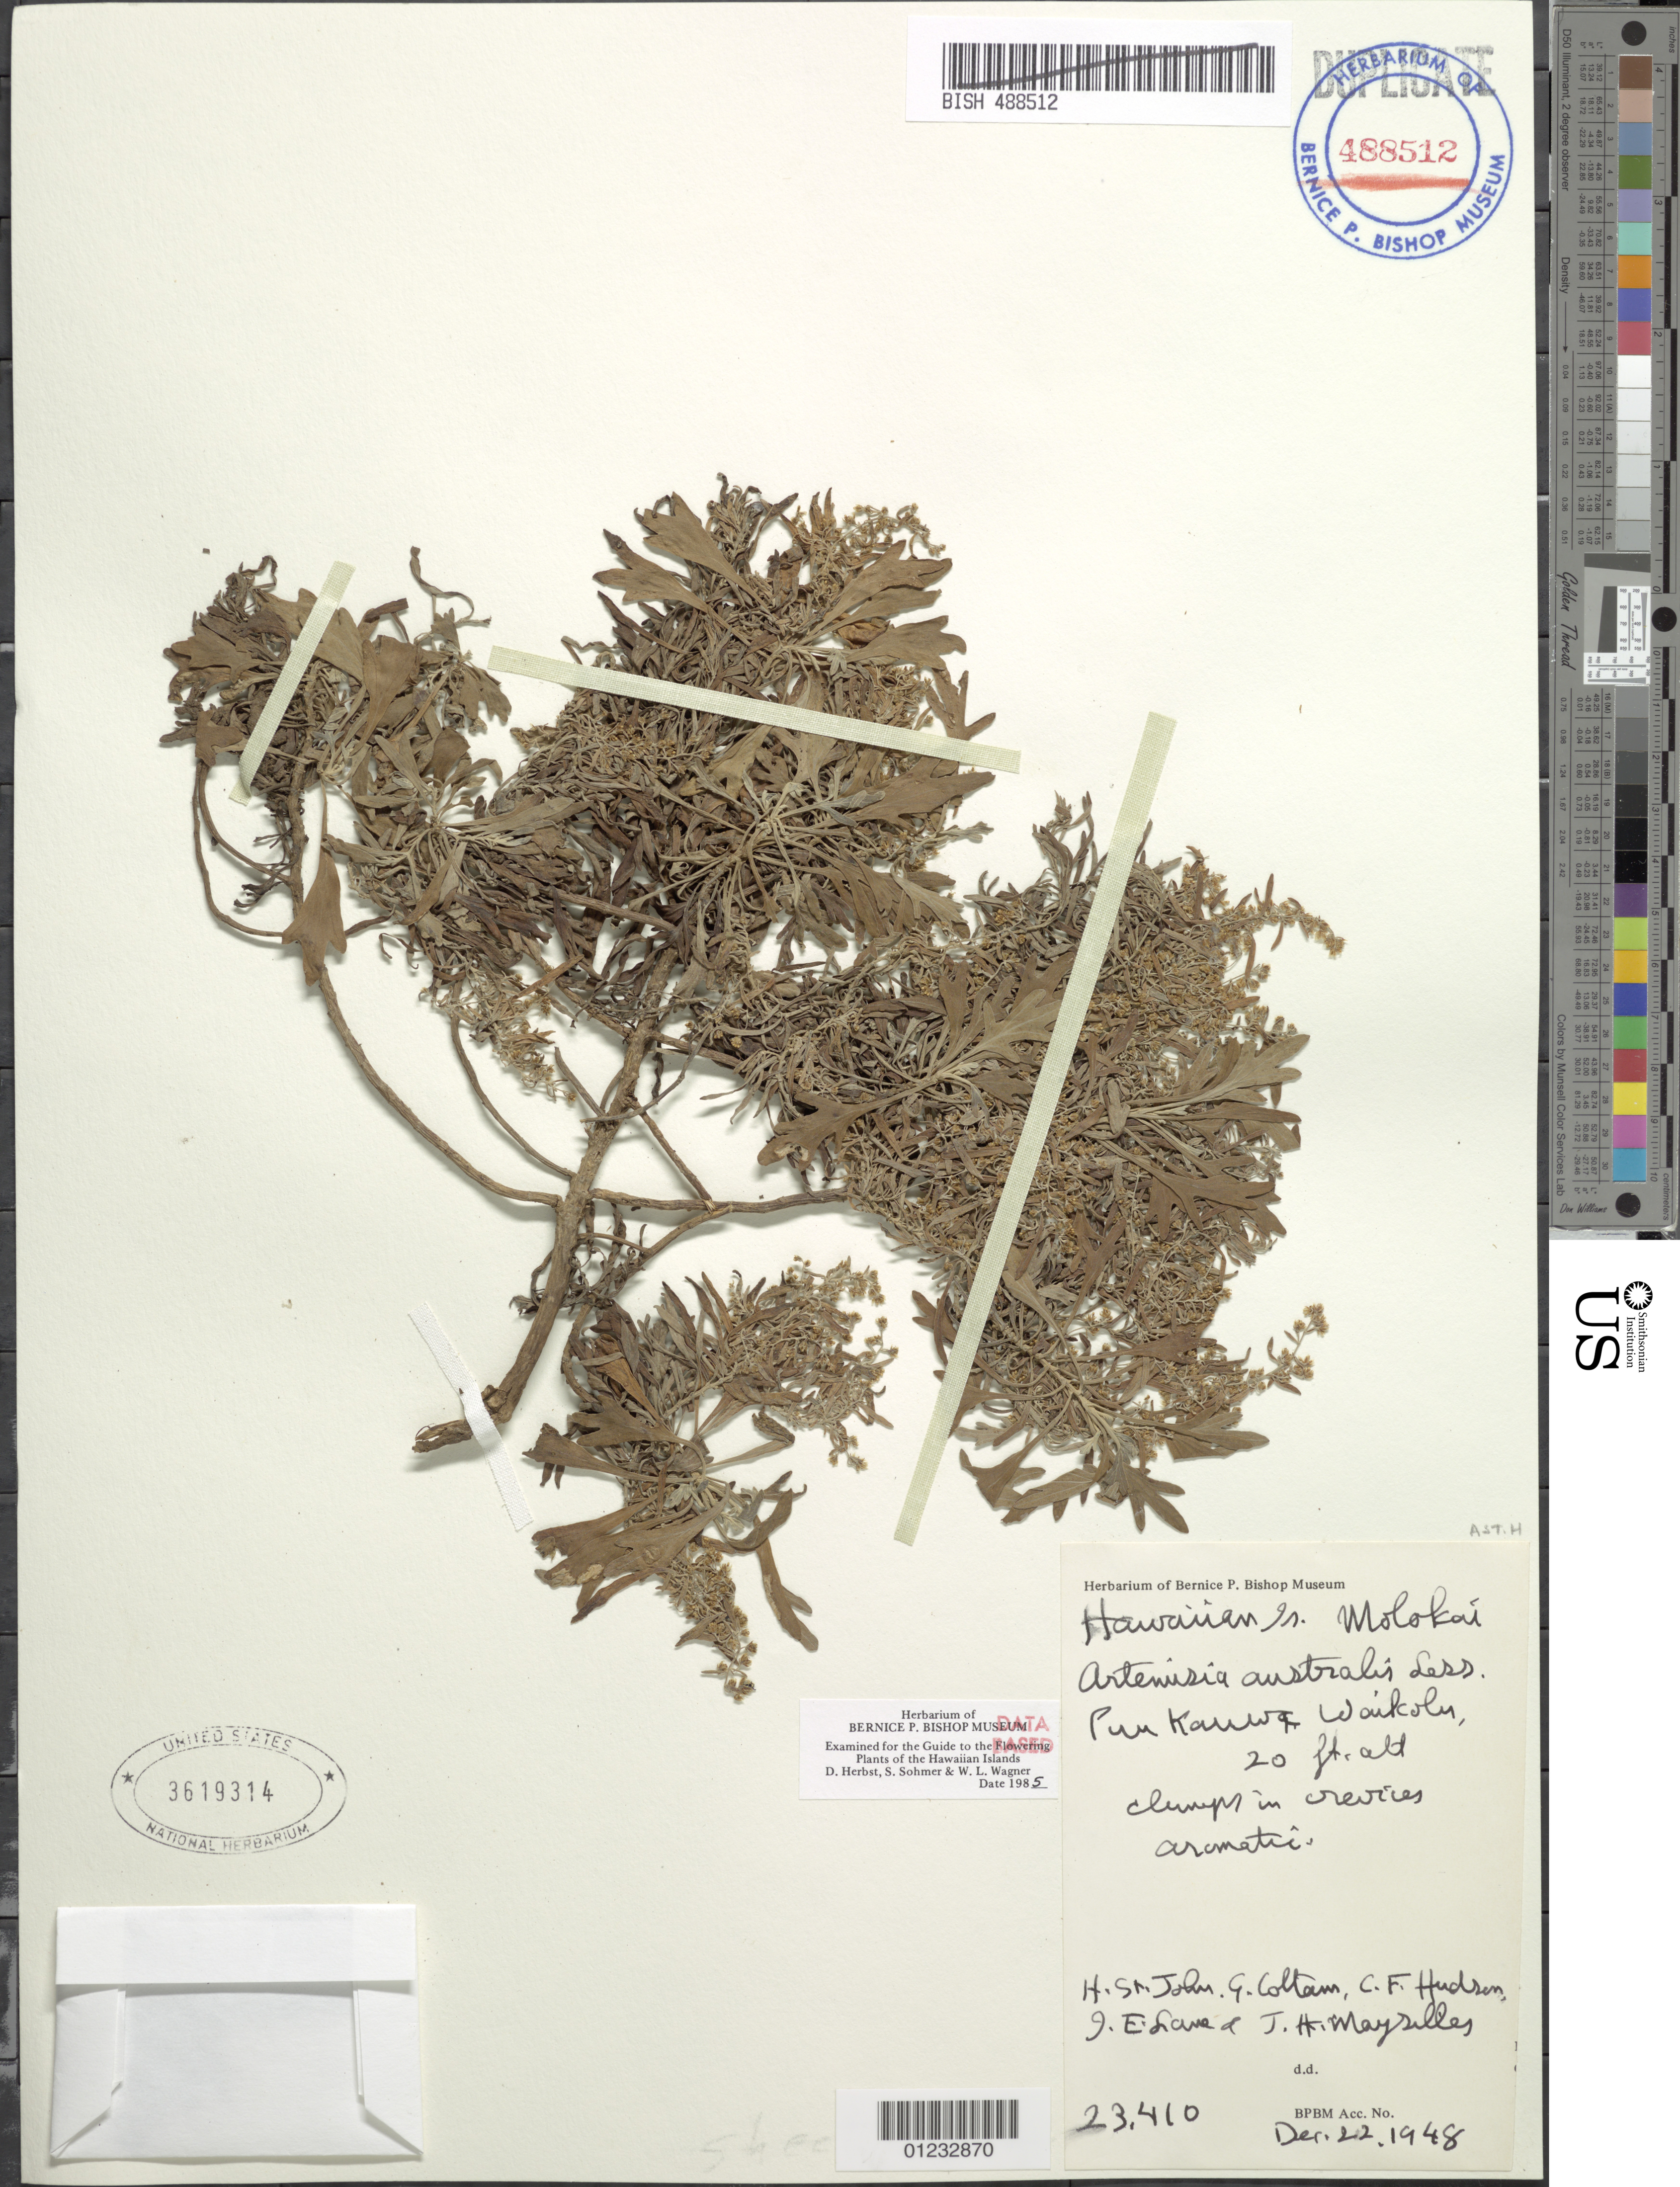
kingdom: Plantae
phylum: Tracheophyta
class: Magnoliopsida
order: Asterales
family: Asteraceae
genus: Artemisia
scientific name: Artemisia australis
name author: Less.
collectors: H. St. John, G. Cottam, C. F. Hudson, I. E. Lane & J. Maysilles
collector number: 23,410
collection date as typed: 22 Dec 1948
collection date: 1948-12-22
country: United States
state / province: Hawaii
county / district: Maui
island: Moloka'i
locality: Waikolu, Pu'u Kauwa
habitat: Crevices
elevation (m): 6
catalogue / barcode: US 3619314